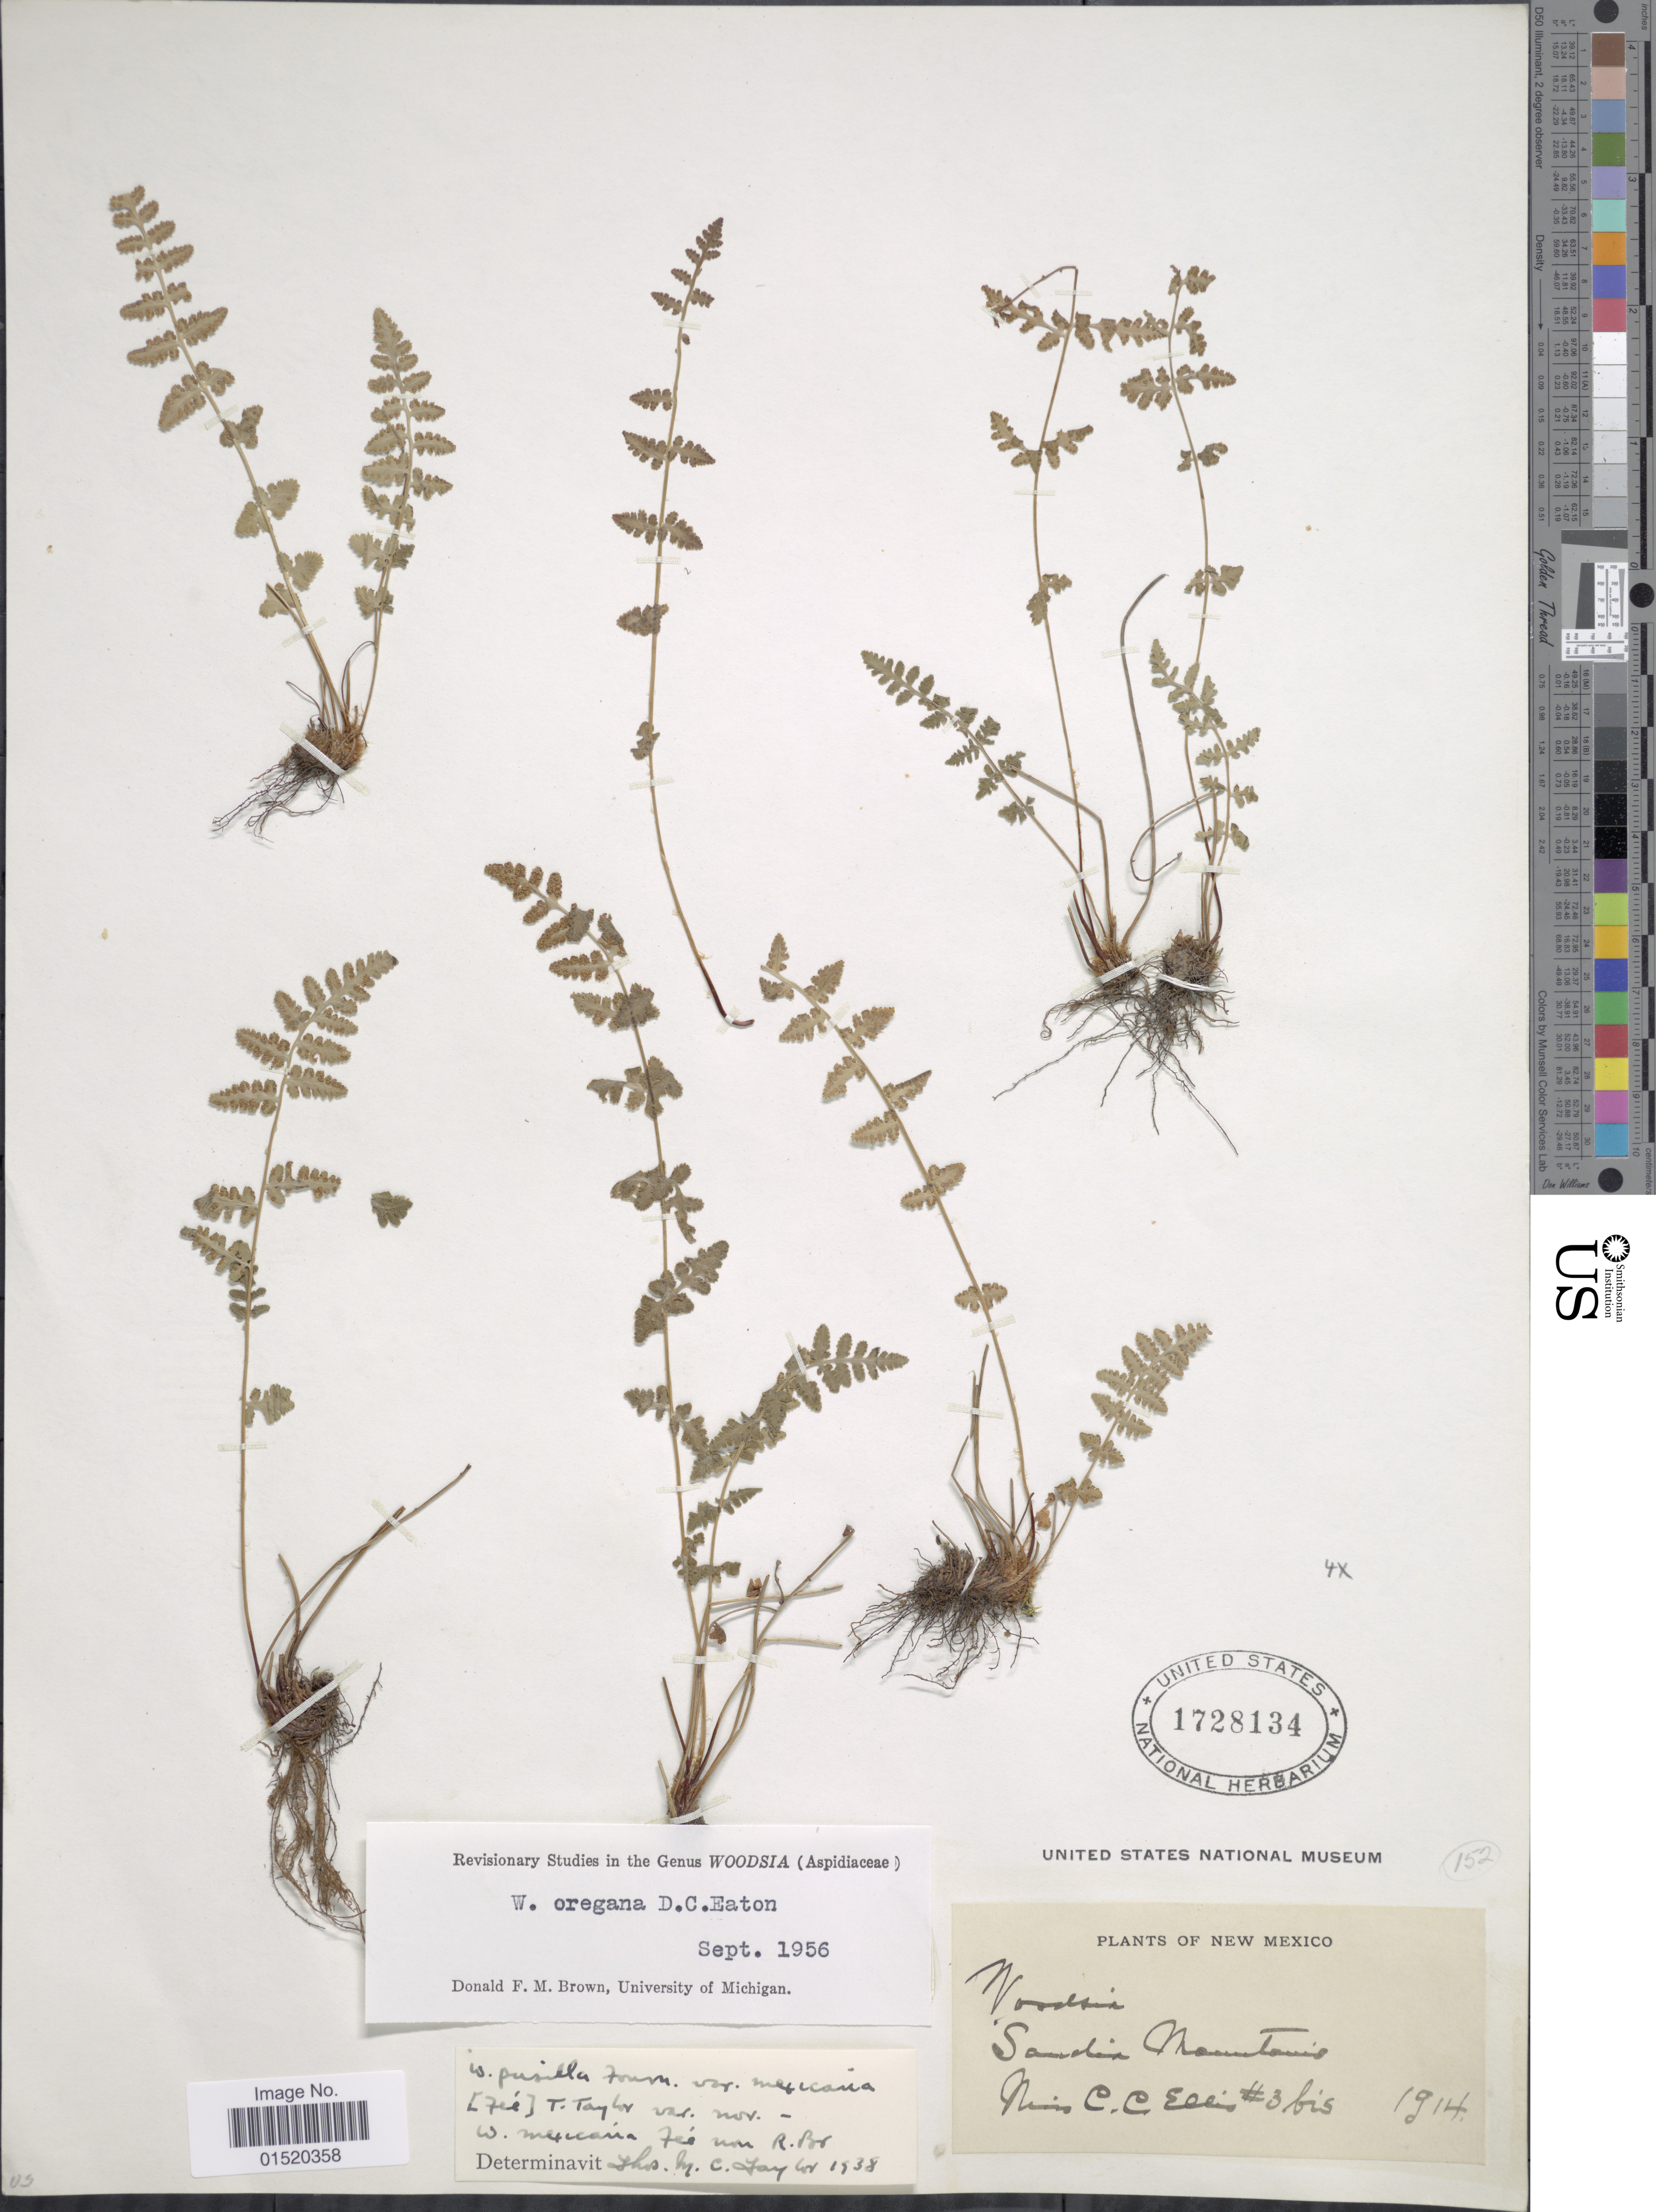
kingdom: Plantae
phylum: Tracheophyta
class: Polypodiopsida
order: Polypodiales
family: Woodsiaceae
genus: Woodsia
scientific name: Woodsia oregana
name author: D.C. Eaton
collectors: C. C. Ellis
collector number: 3bis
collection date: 1914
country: United States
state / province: New Mexico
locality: Sandia Mountains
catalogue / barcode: US 1728134